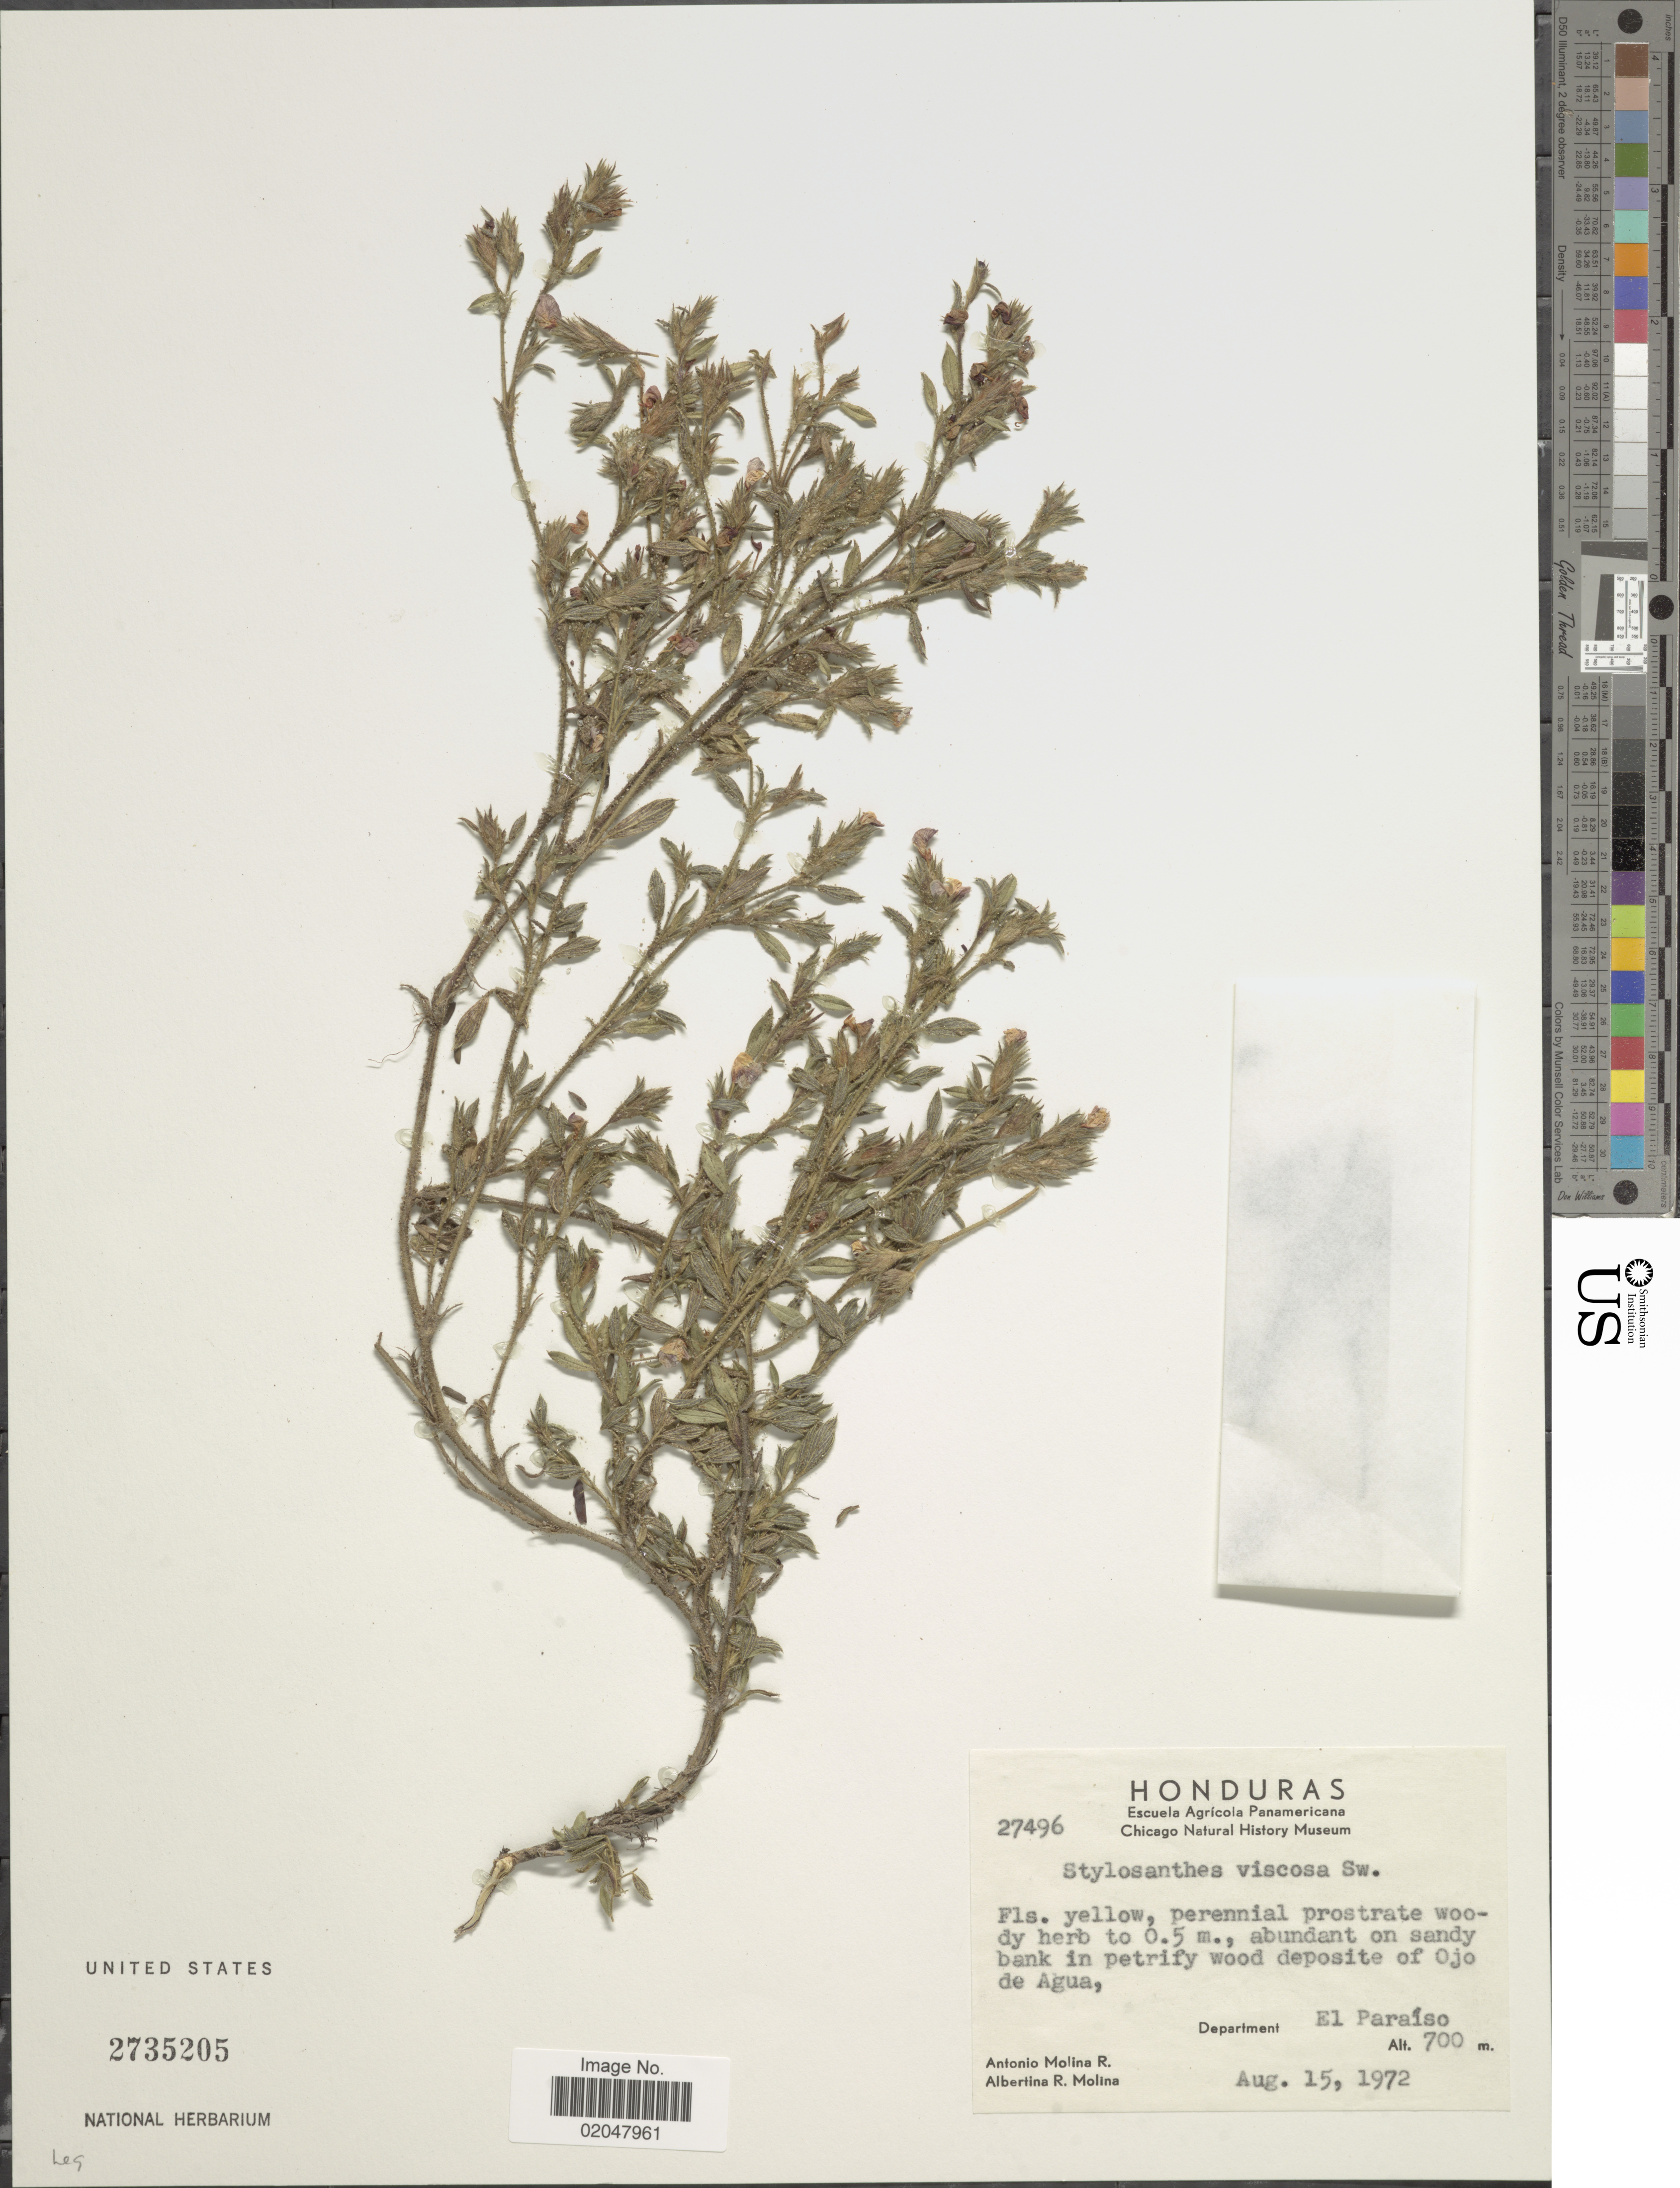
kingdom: Plantae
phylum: Tracheophyta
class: Magnoliopsida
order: Fabales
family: Fabaceae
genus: Stylosanthes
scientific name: Stylosanthes viscosa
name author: Sw.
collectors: A. Molina R. & A. R. Molina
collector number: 27496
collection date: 1972-08-15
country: Honduras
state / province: El Paraíso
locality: Deposite of Ojo de Agua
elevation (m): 700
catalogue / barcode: US 2735205